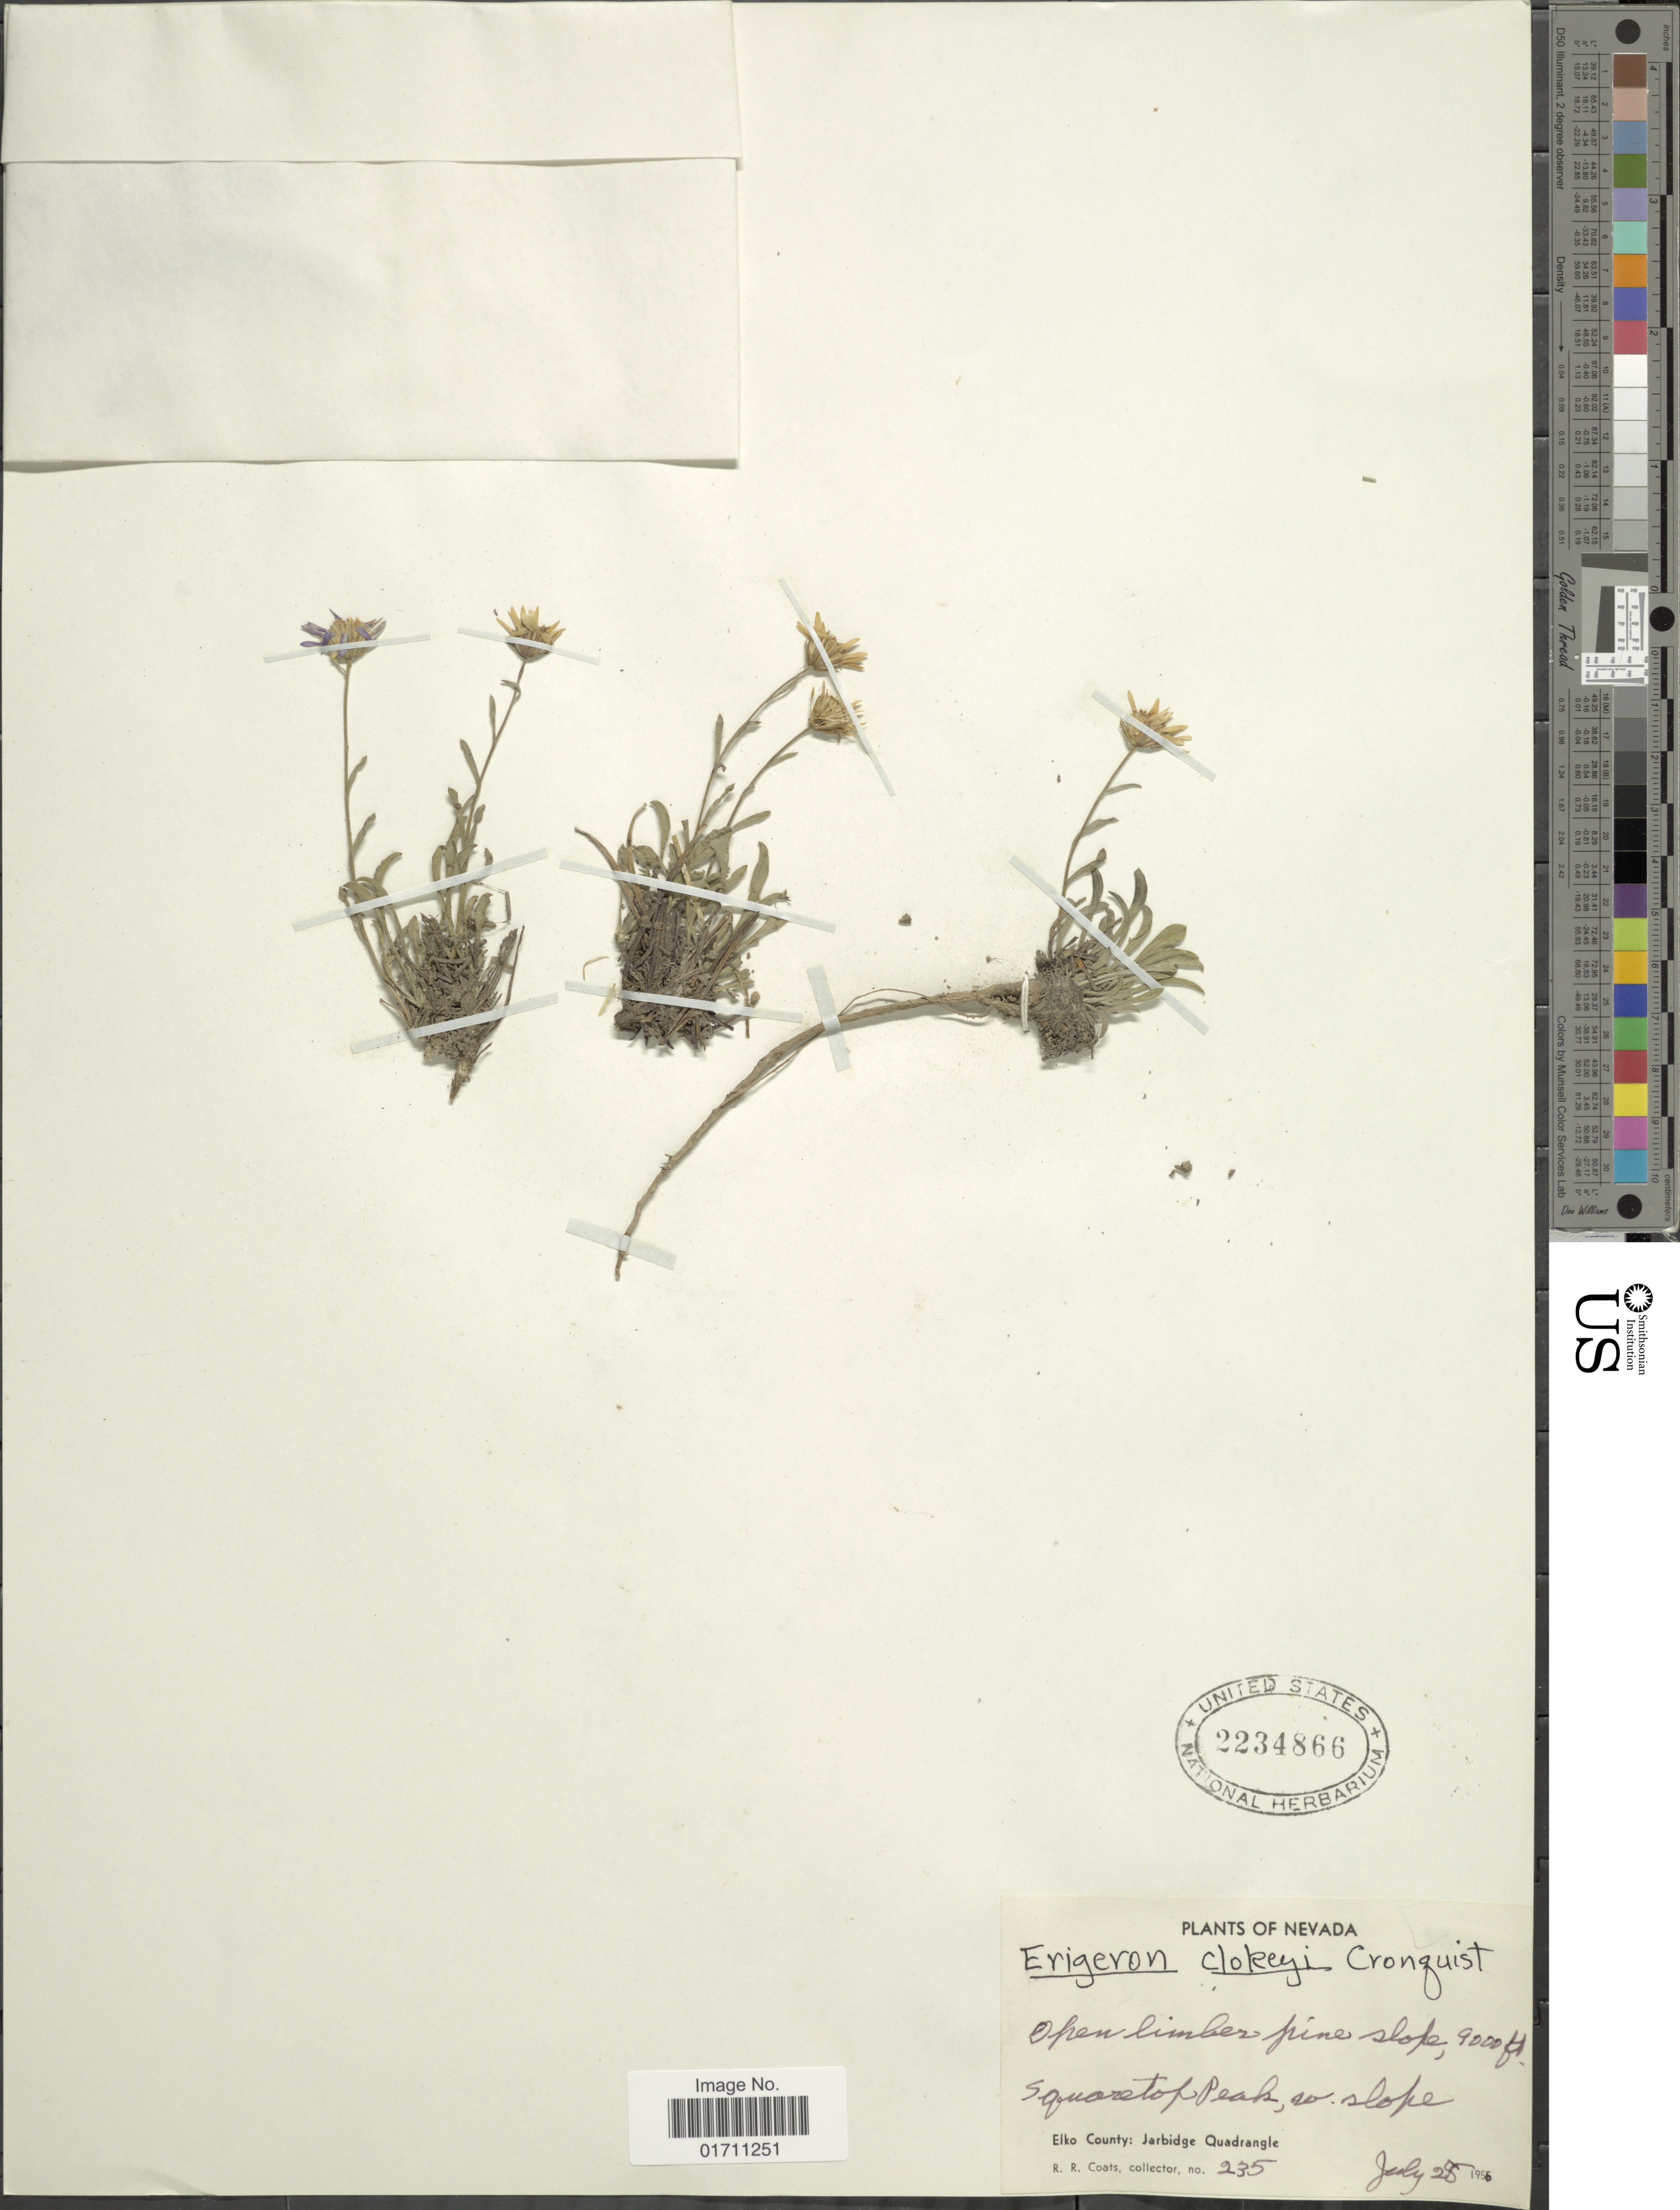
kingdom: Plantae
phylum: Tracheophyta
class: Magnoliopsida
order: Asterales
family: Asteraceae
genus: Erigeron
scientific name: Erigeron clokeyi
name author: Cronq.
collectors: R. Coats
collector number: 235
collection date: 1956-07-28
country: United States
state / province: Nevada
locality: Open timber pine slope, Squaretop Peak, W slope, Elko County: Jarbidge Quadrangle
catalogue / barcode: US 2234866